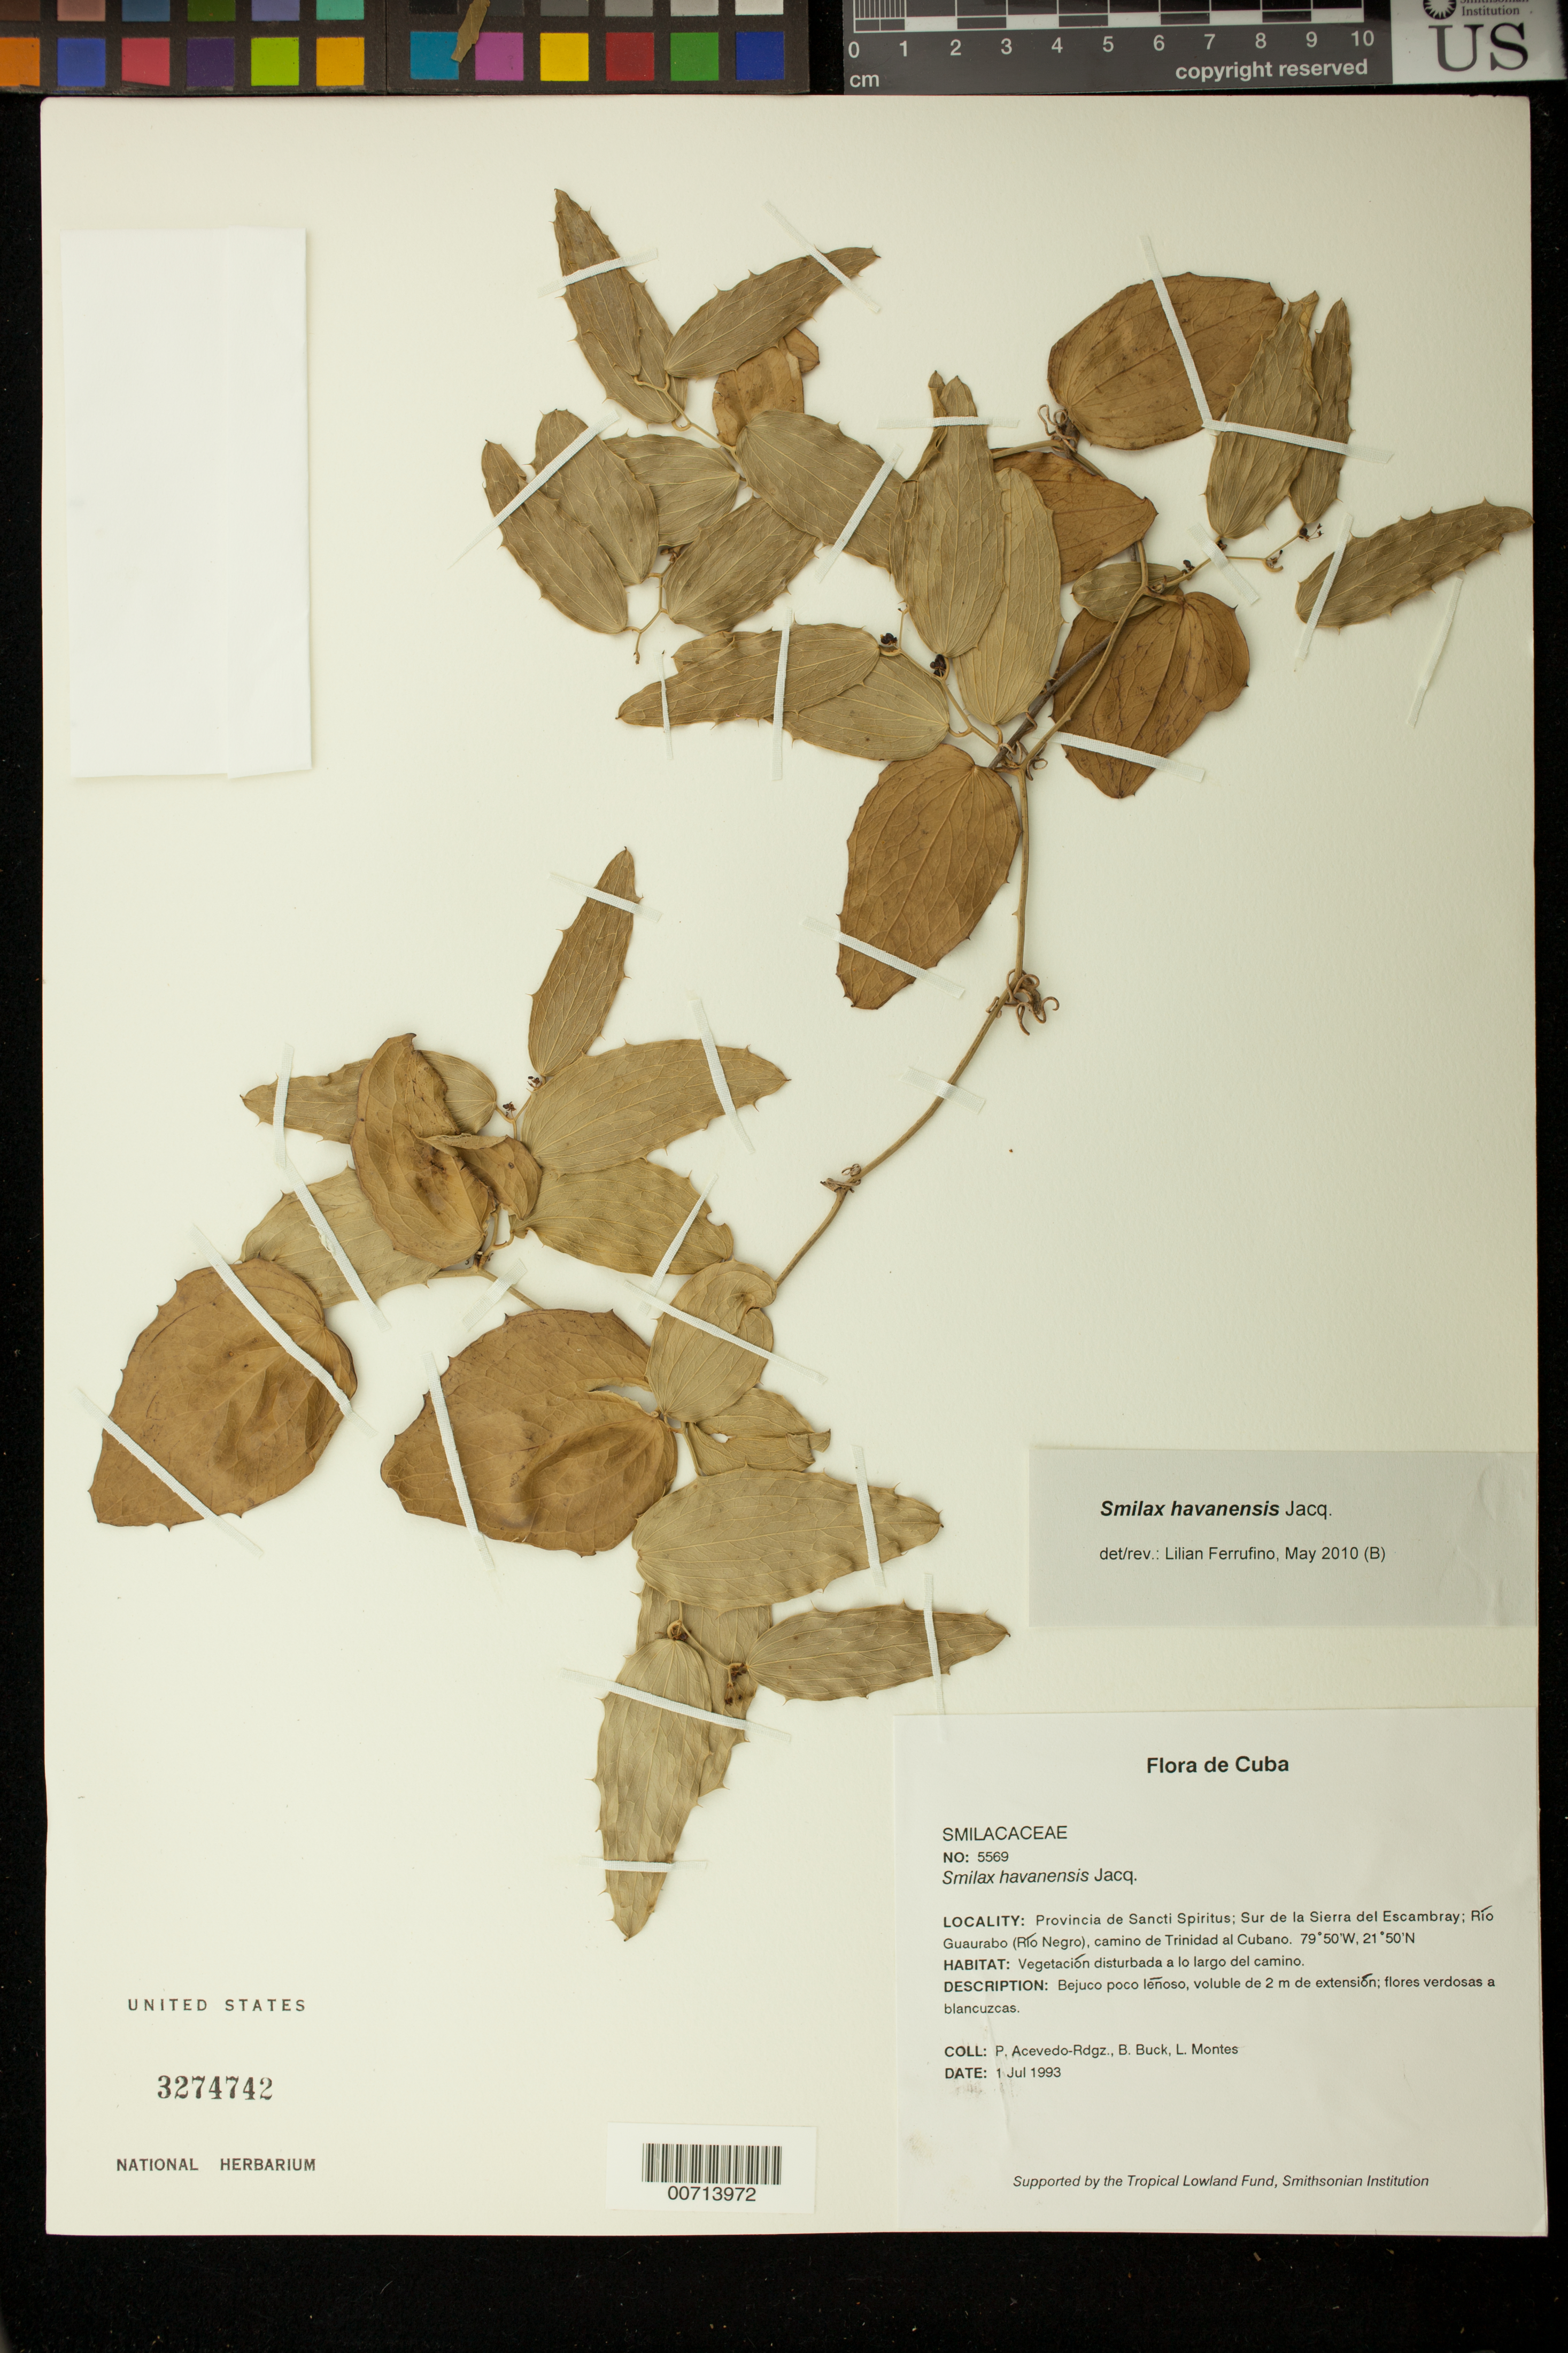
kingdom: Plantae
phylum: Tracheophyta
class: Liliopsida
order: Liliales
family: Smilacaceae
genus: Smilax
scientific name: Smilax havanensis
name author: Jacq.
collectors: P. Acevedo-Rodr., B. Buck & L. Montes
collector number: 5569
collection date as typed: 01 Jul 1993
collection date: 1993-07-01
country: Cuba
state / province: Sancti Spiritus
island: Cuba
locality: Sur de la Sierra del Escambray; Río Guaurabo (Río Negro), camino de Trinidad al Cubano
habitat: Vegetacion disturbada a lo largo del camino.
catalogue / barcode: US 3274742